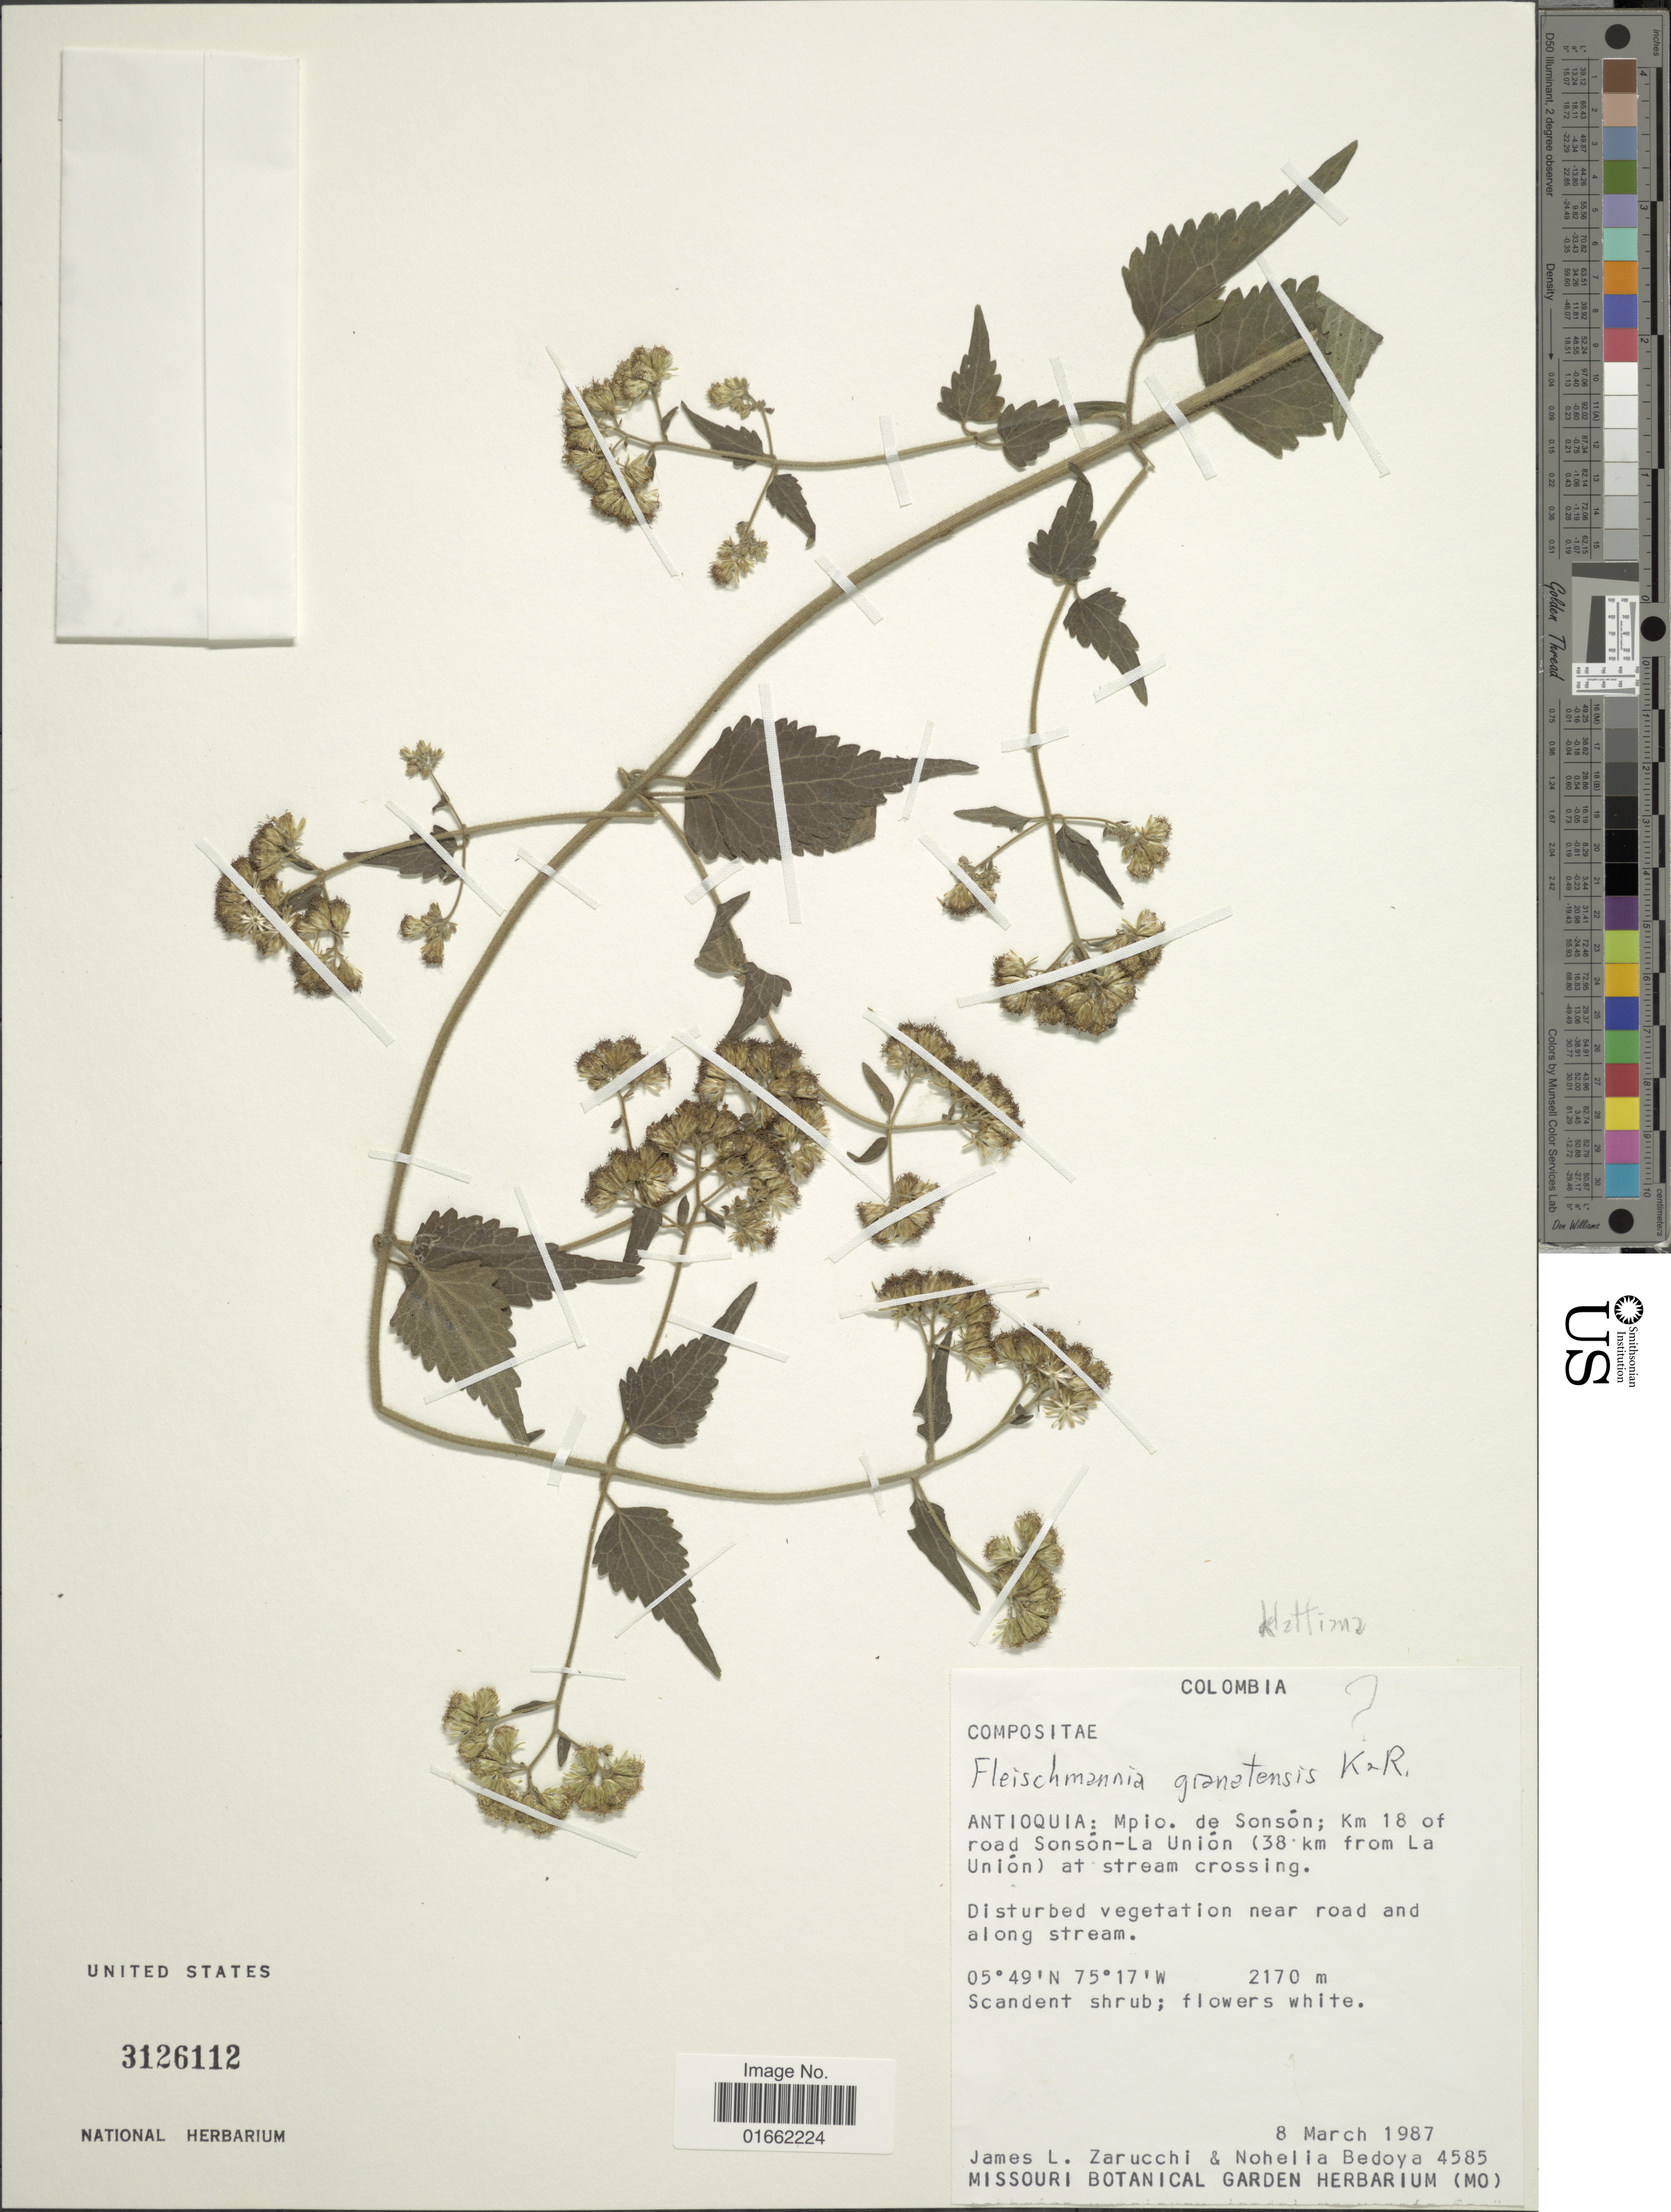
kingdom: Plantae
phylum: Tracheophyta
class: Magnoliopsida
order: Asterales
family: Asteraceae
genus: Fleischmannia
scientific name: Fleischmannia klattiana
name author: (Hieron.) R.M. King & H. Rob.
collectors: J. L. Zarucchi & N. Bedoya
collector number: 4585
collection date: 1987-03-08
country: Colombia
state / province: Antioquia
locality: Antioquia: Mpio. de Sonsón; Km 18 of road Sonsón-La Unión (38 km from La Unión) at stream crossing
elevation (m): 2170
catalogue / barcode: US 3126112